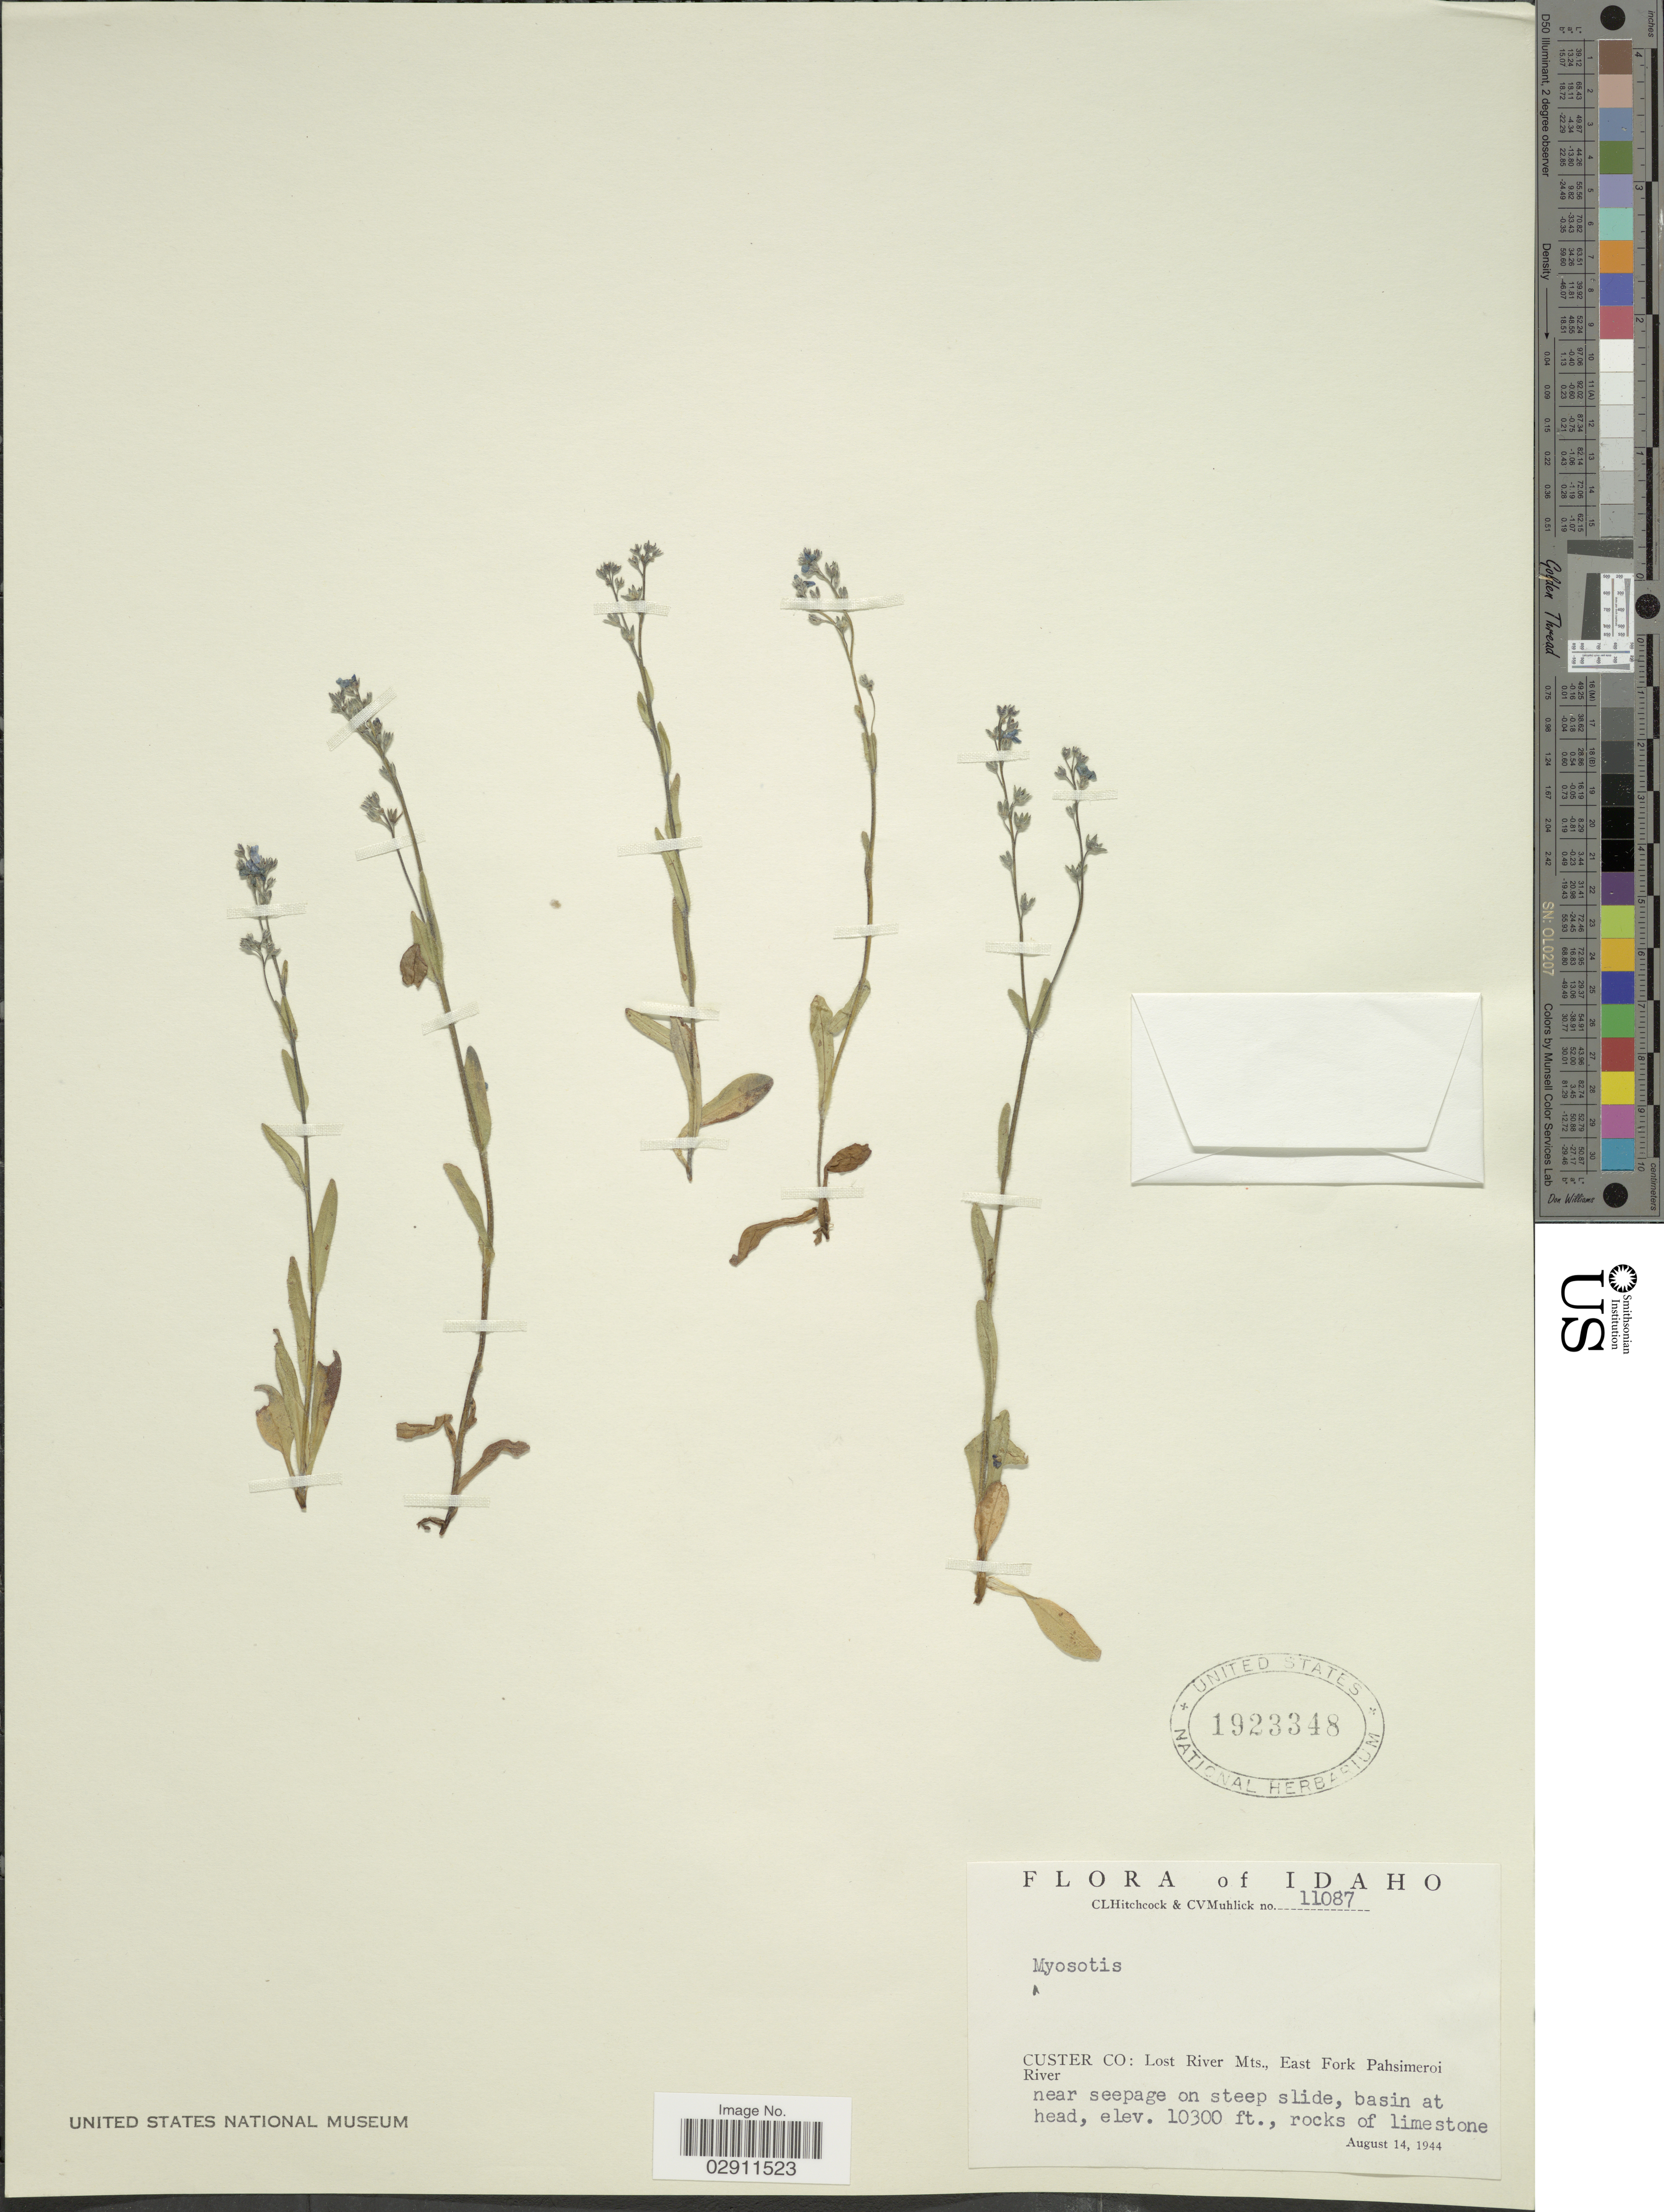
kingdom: Plantae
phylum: Tracheophyta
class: Magnoliopsida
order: Boraginales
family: Boraginaceae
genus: Myosotis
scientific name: Myosotis alpestris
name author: F.W. Schmidt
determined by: Goldman, Doug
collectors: C. L. Hitchcock & C. V. Muhlick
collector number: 11087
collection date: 1944-08-14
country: United States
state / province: Idaho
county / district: Custer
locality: Lost River Mys., East Fork Pahsimeroi River.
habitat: near seepage on steep slide, basin at head, rocks of limestone.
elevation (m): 3139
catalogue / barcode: US 1923348